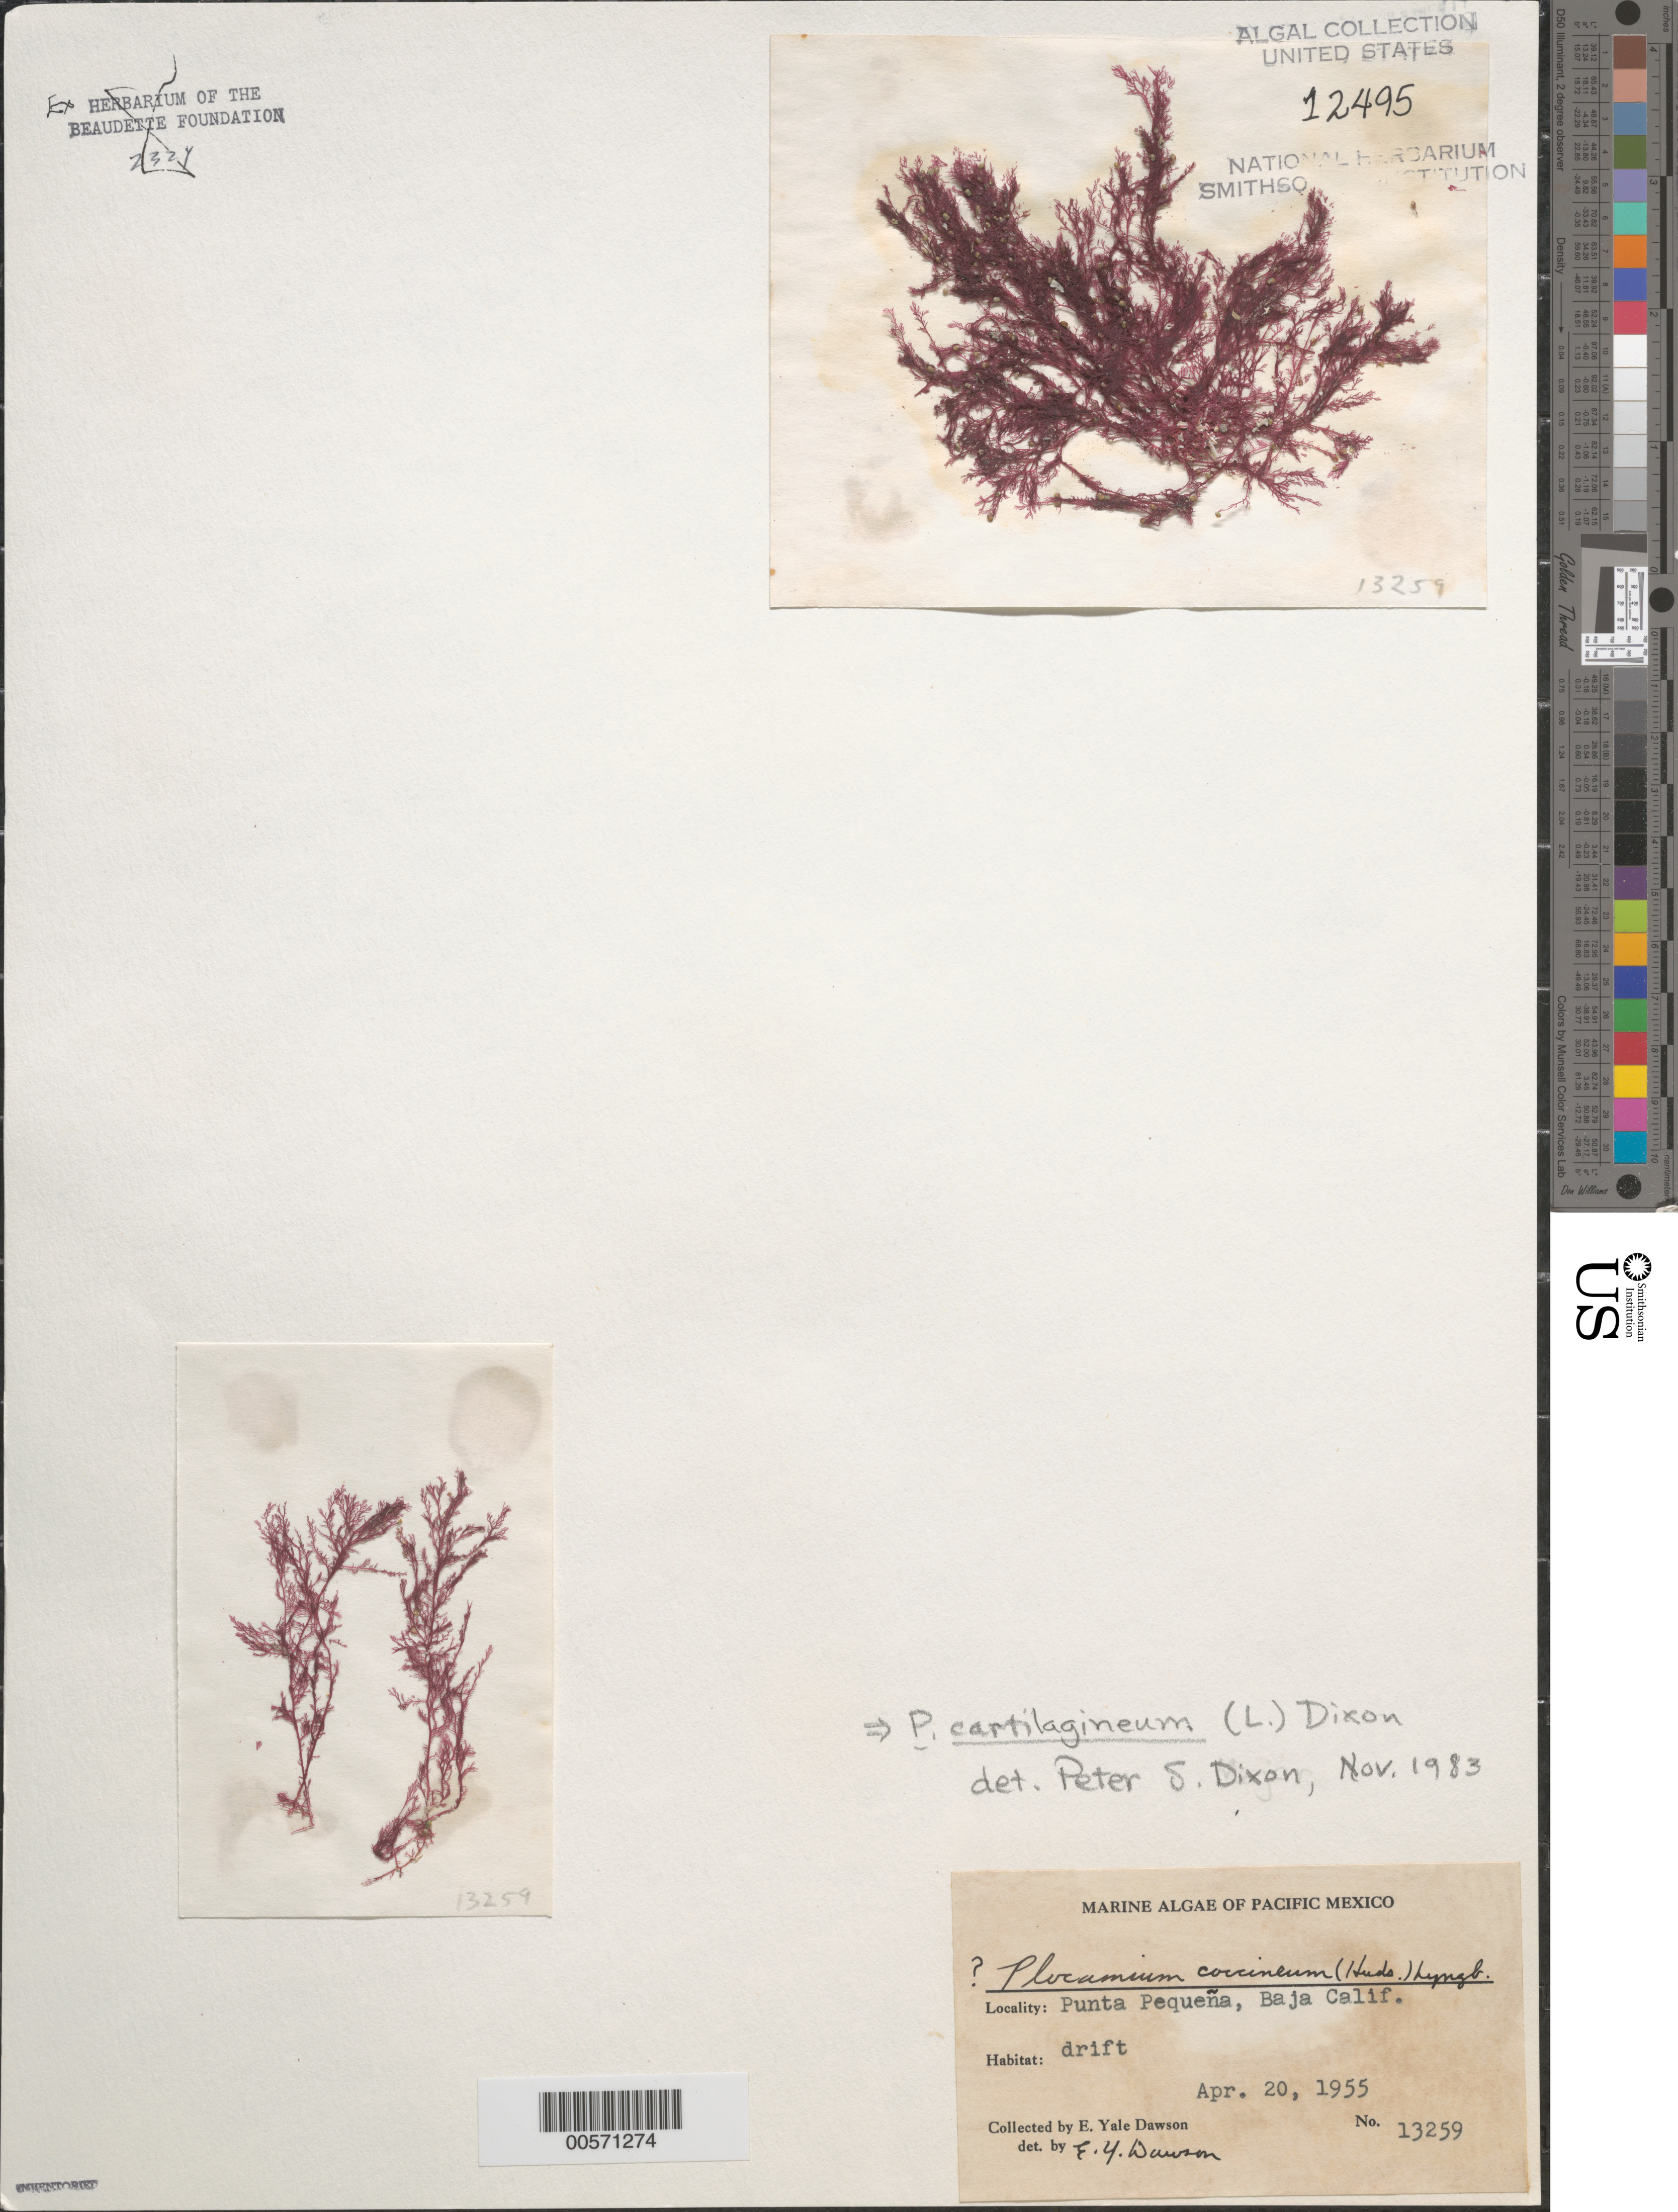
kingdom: Plantae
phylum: Rhodophyta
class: Florideophyceae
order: Plocamiales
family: Plocamiaceae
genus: Plocamium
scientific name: Plocamium cartilagineum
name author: (L.) P.S. Dixon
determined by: Dixon, P. S.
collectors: E. Y. Dawson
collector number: EYD 13259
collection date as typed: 20 Apr 1955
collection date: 1955-04-20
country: Mexico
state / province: Baja California Sur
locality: Punta Pequena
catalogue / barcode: US 12495